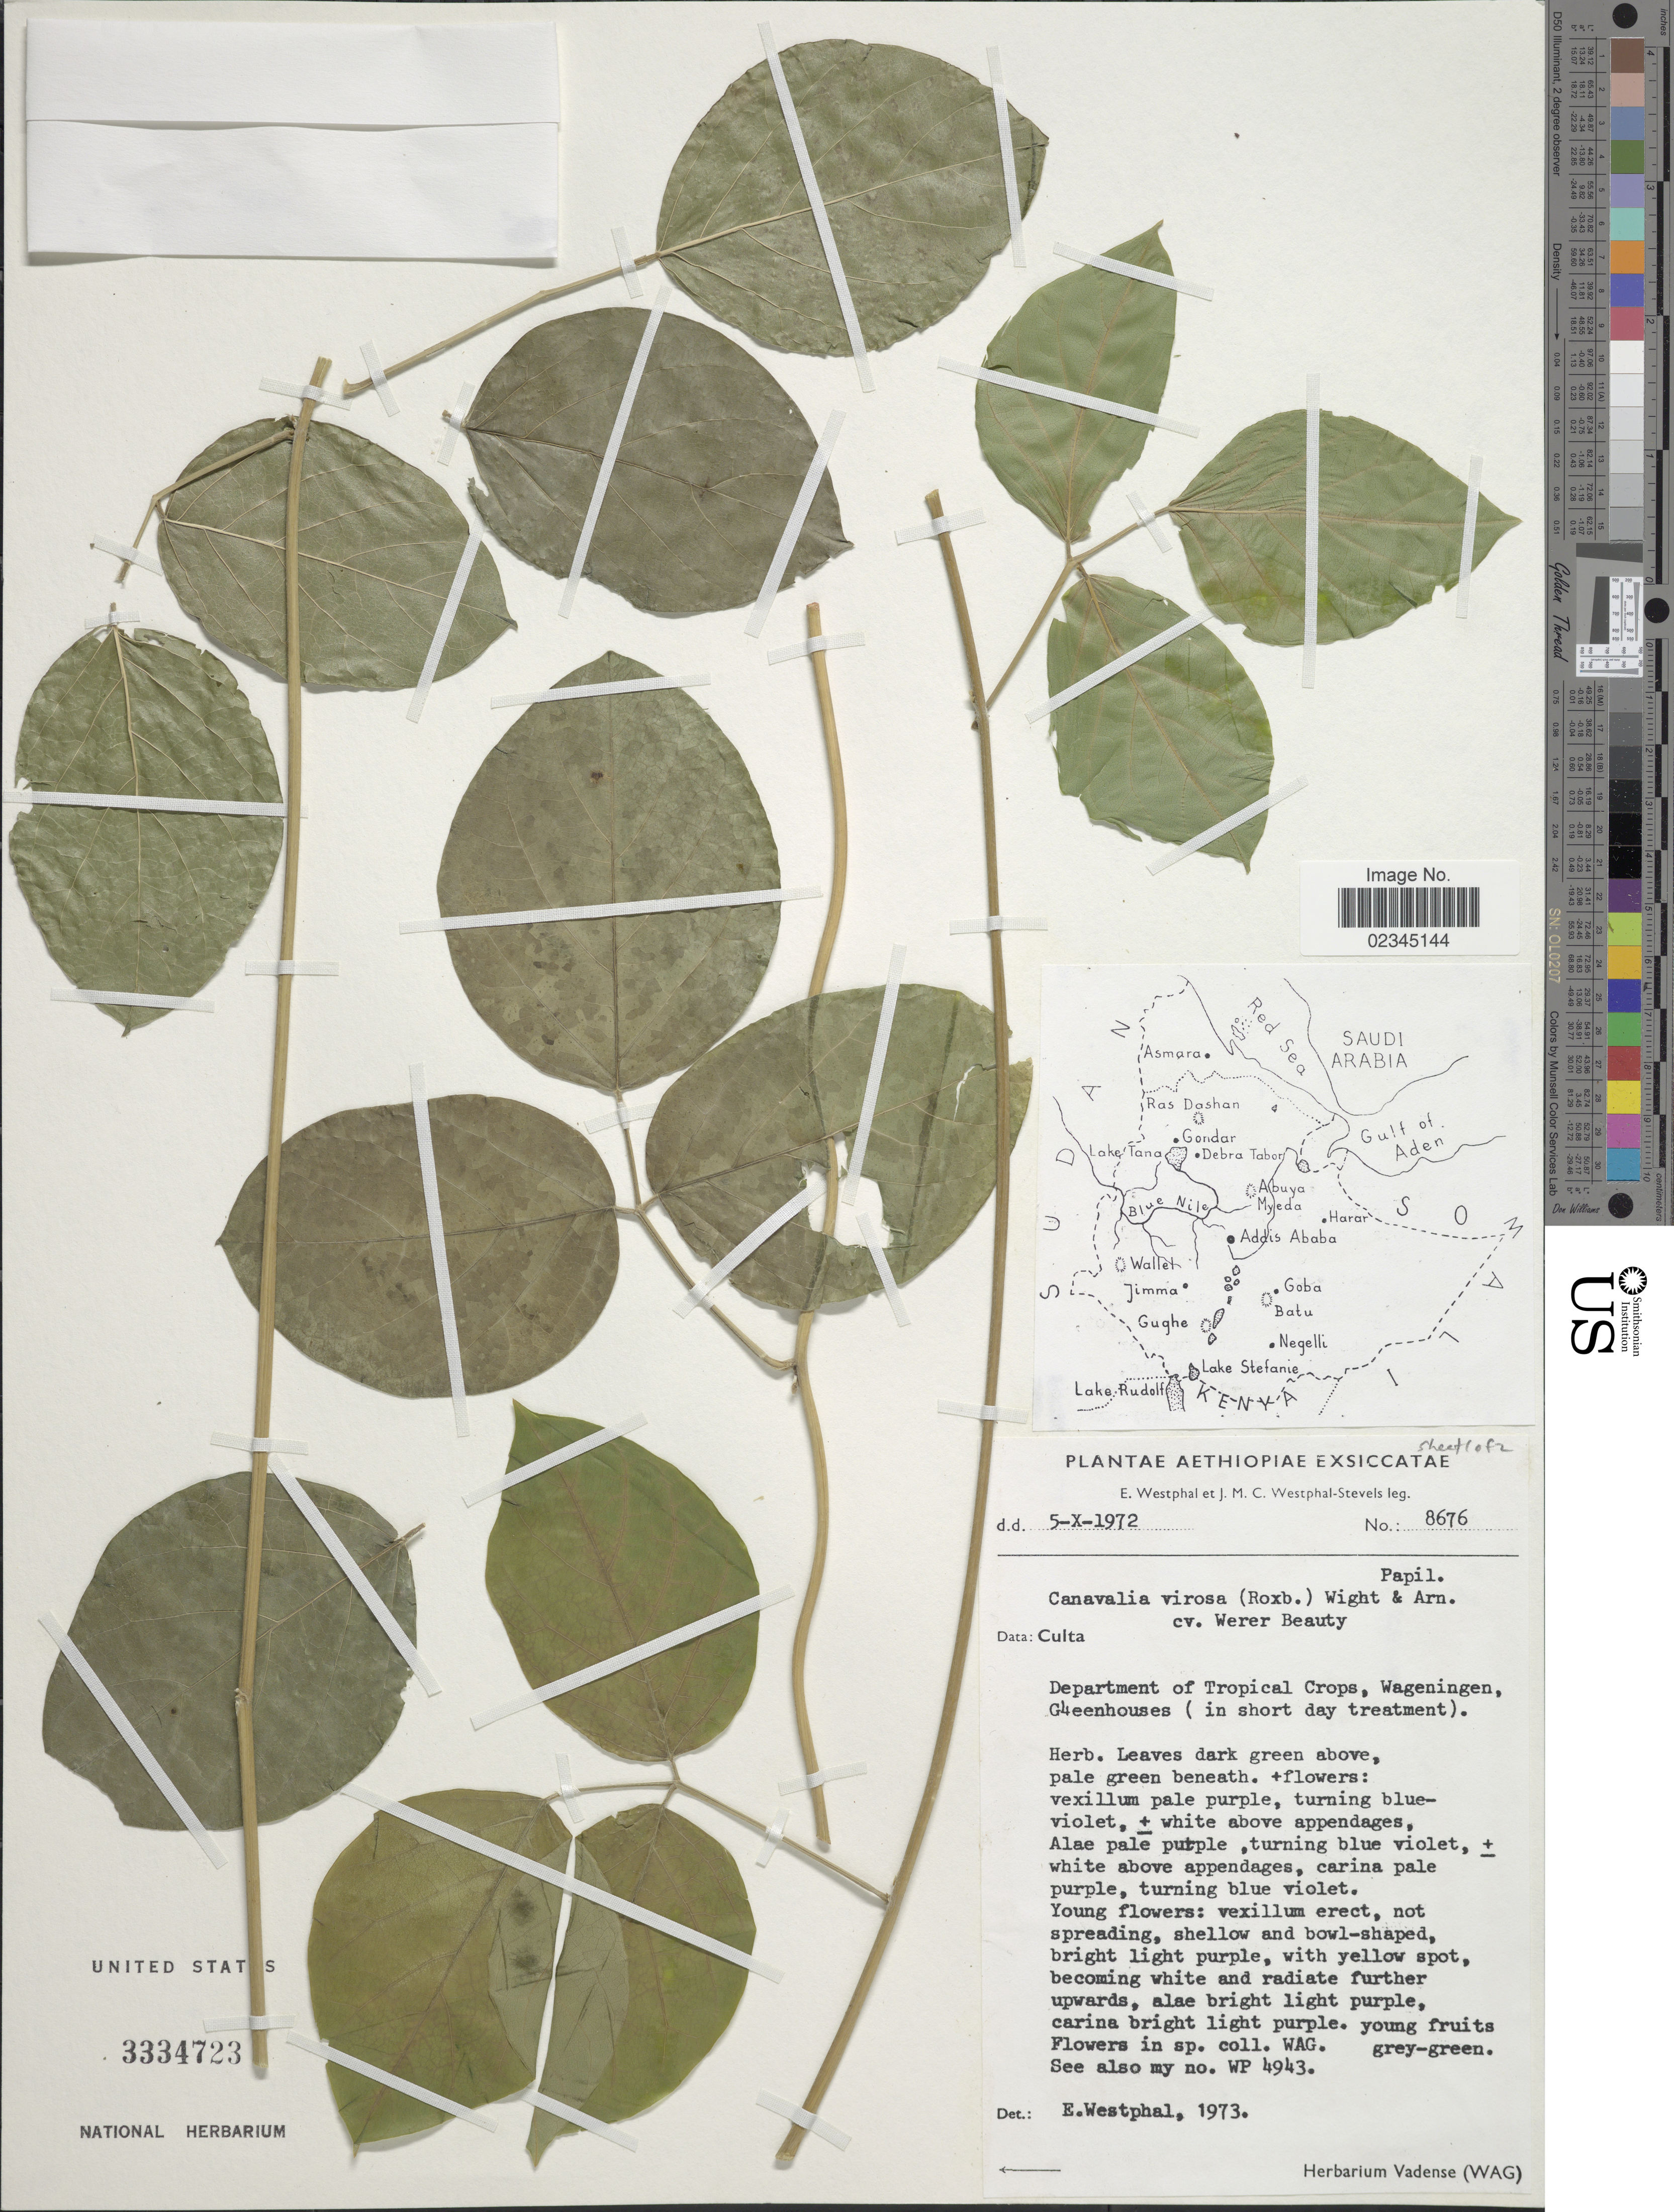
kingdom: Plantae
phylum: Tracheophyta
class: Magnoliopsida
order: Fabales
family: Fabaceae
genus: Canavalia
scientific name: Canavalia virosa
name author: (Roxb.) Wight & Arn.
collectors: E. Westphal & J. Westphal-Stevels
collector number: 8676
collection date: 1972-10-05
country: Ethiopia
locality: Departmanet Of Tropical Crops, Wageningen, Greenhouses (in short day treatment).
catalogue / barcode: US 3334723